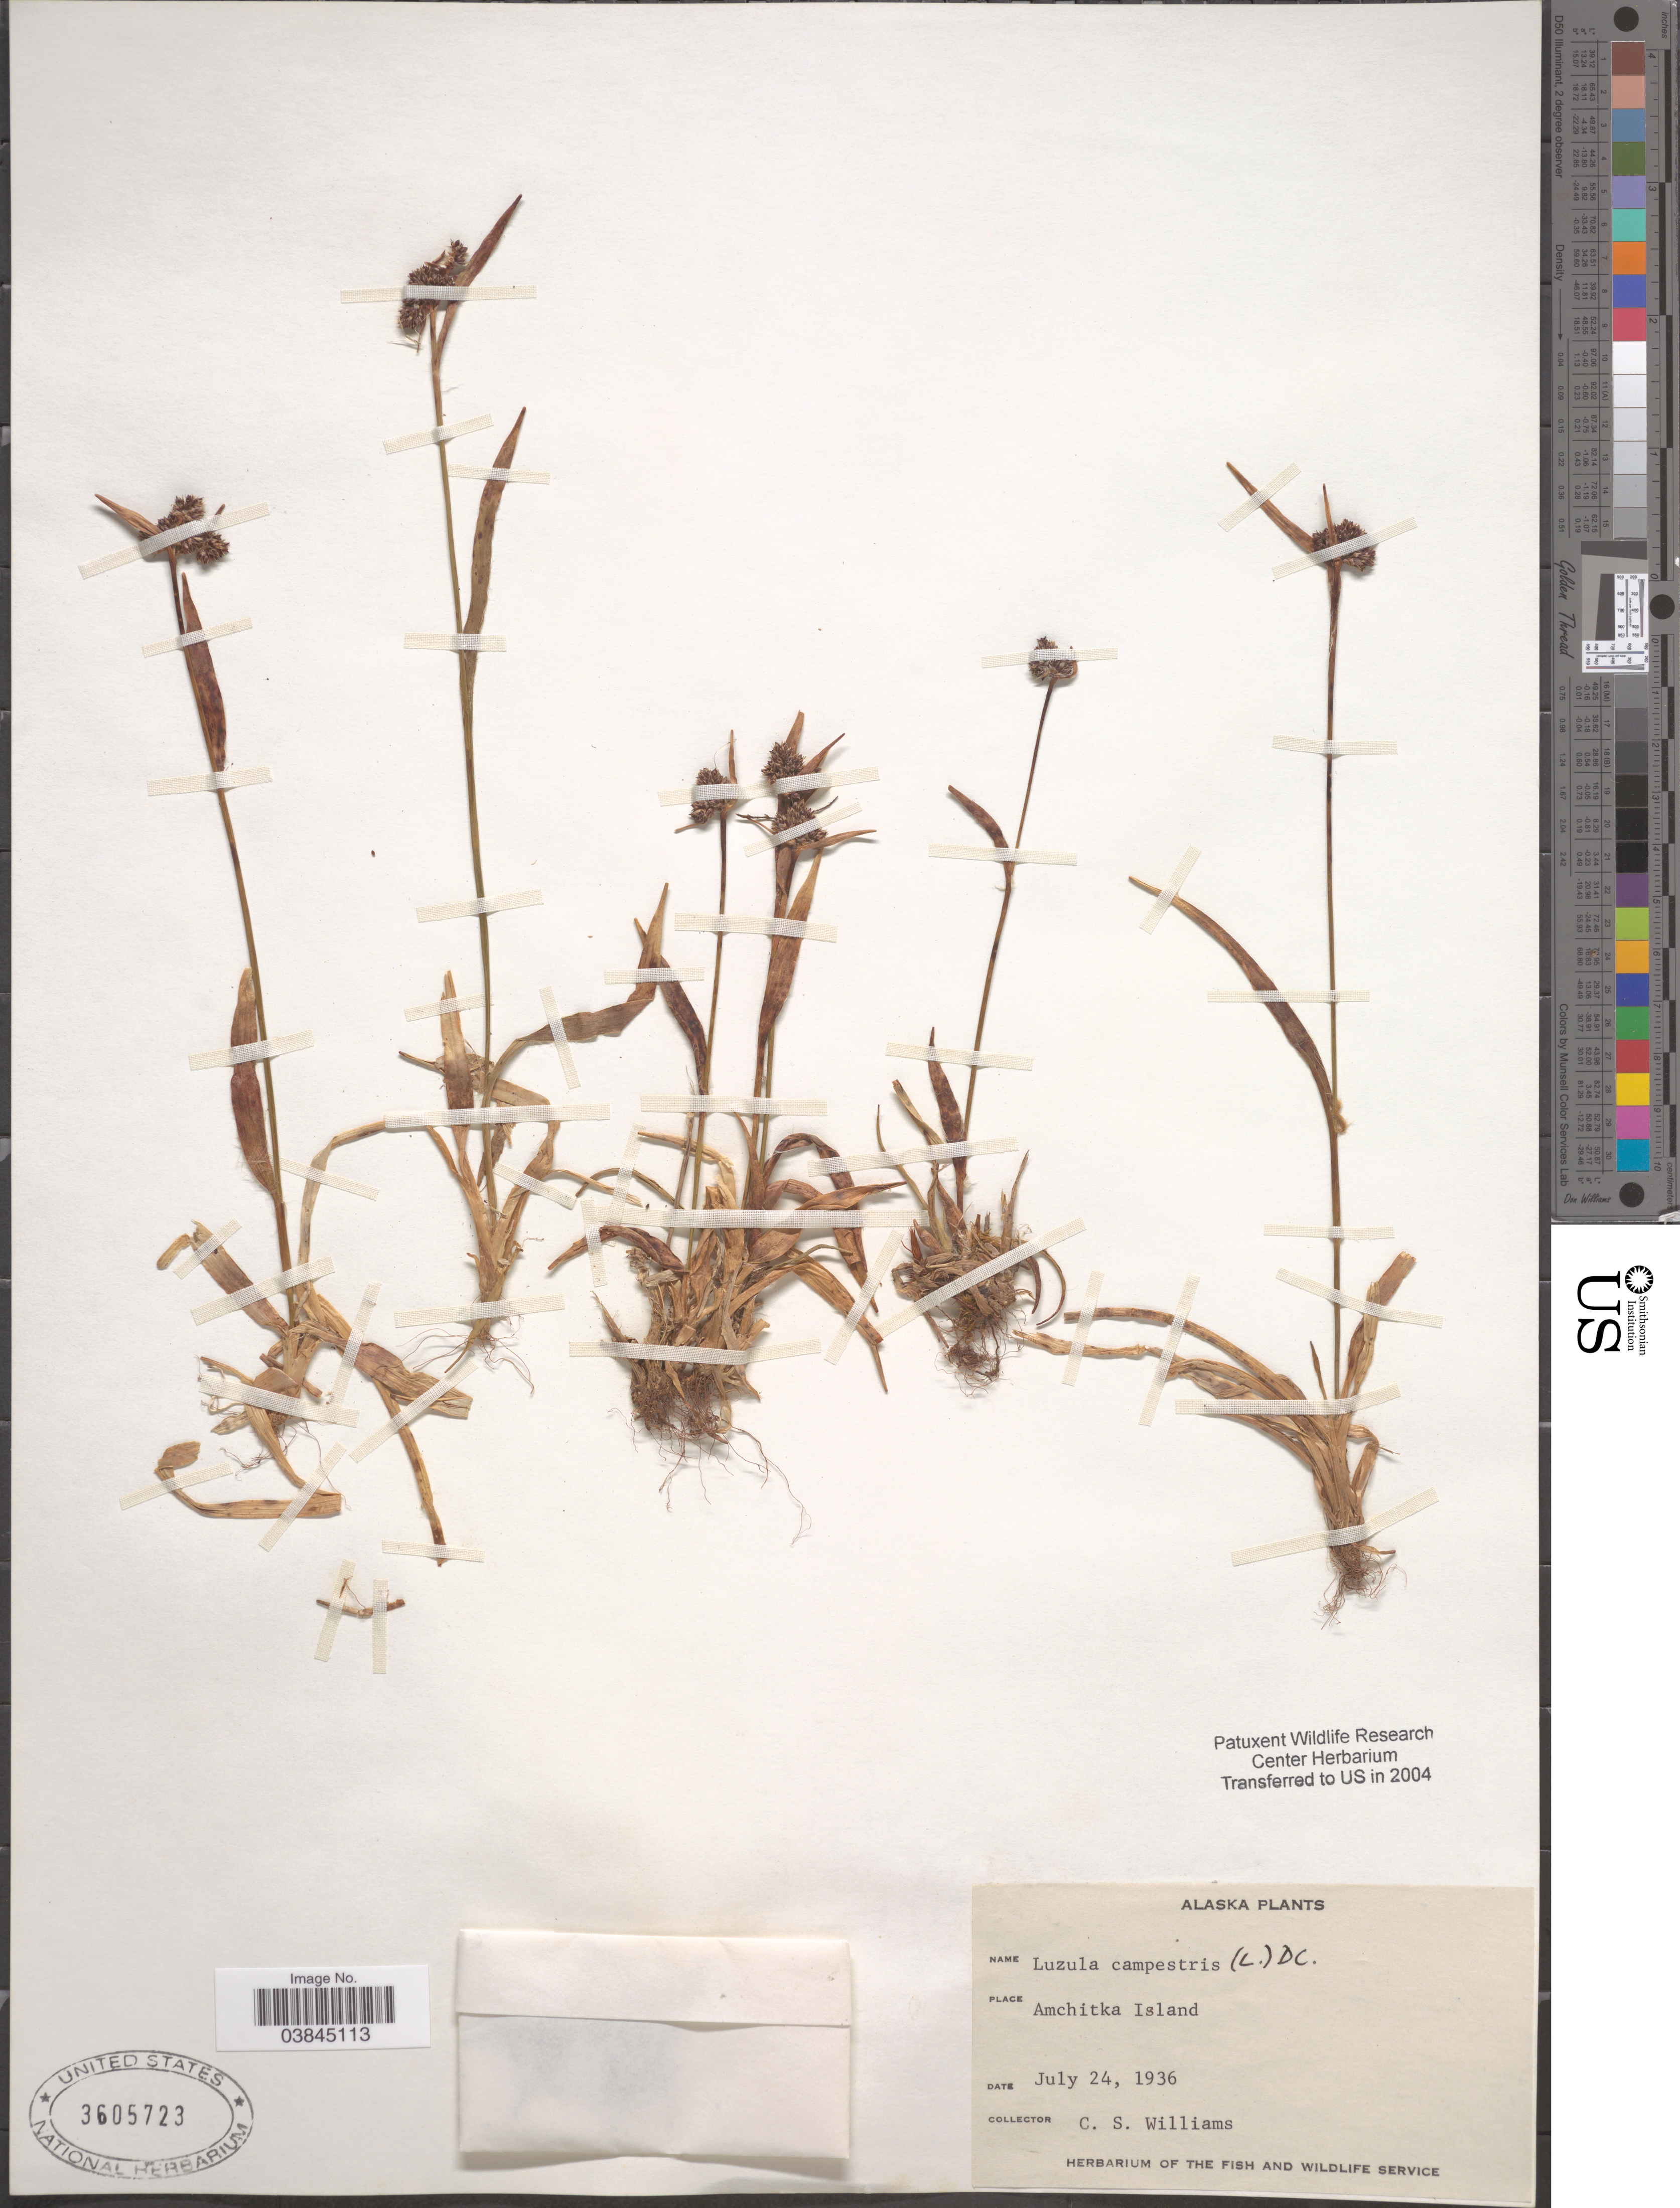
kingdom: Plantae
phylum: Tracheophyta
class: Liliopsida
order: Poales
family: Juncaceae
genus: Luzula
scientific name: Luzula campestris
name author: (L.) DC.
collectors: C. Williams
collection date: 1936-07-24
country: United States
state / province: Alaska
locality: Amchitka Island.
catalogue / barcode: US 3605723